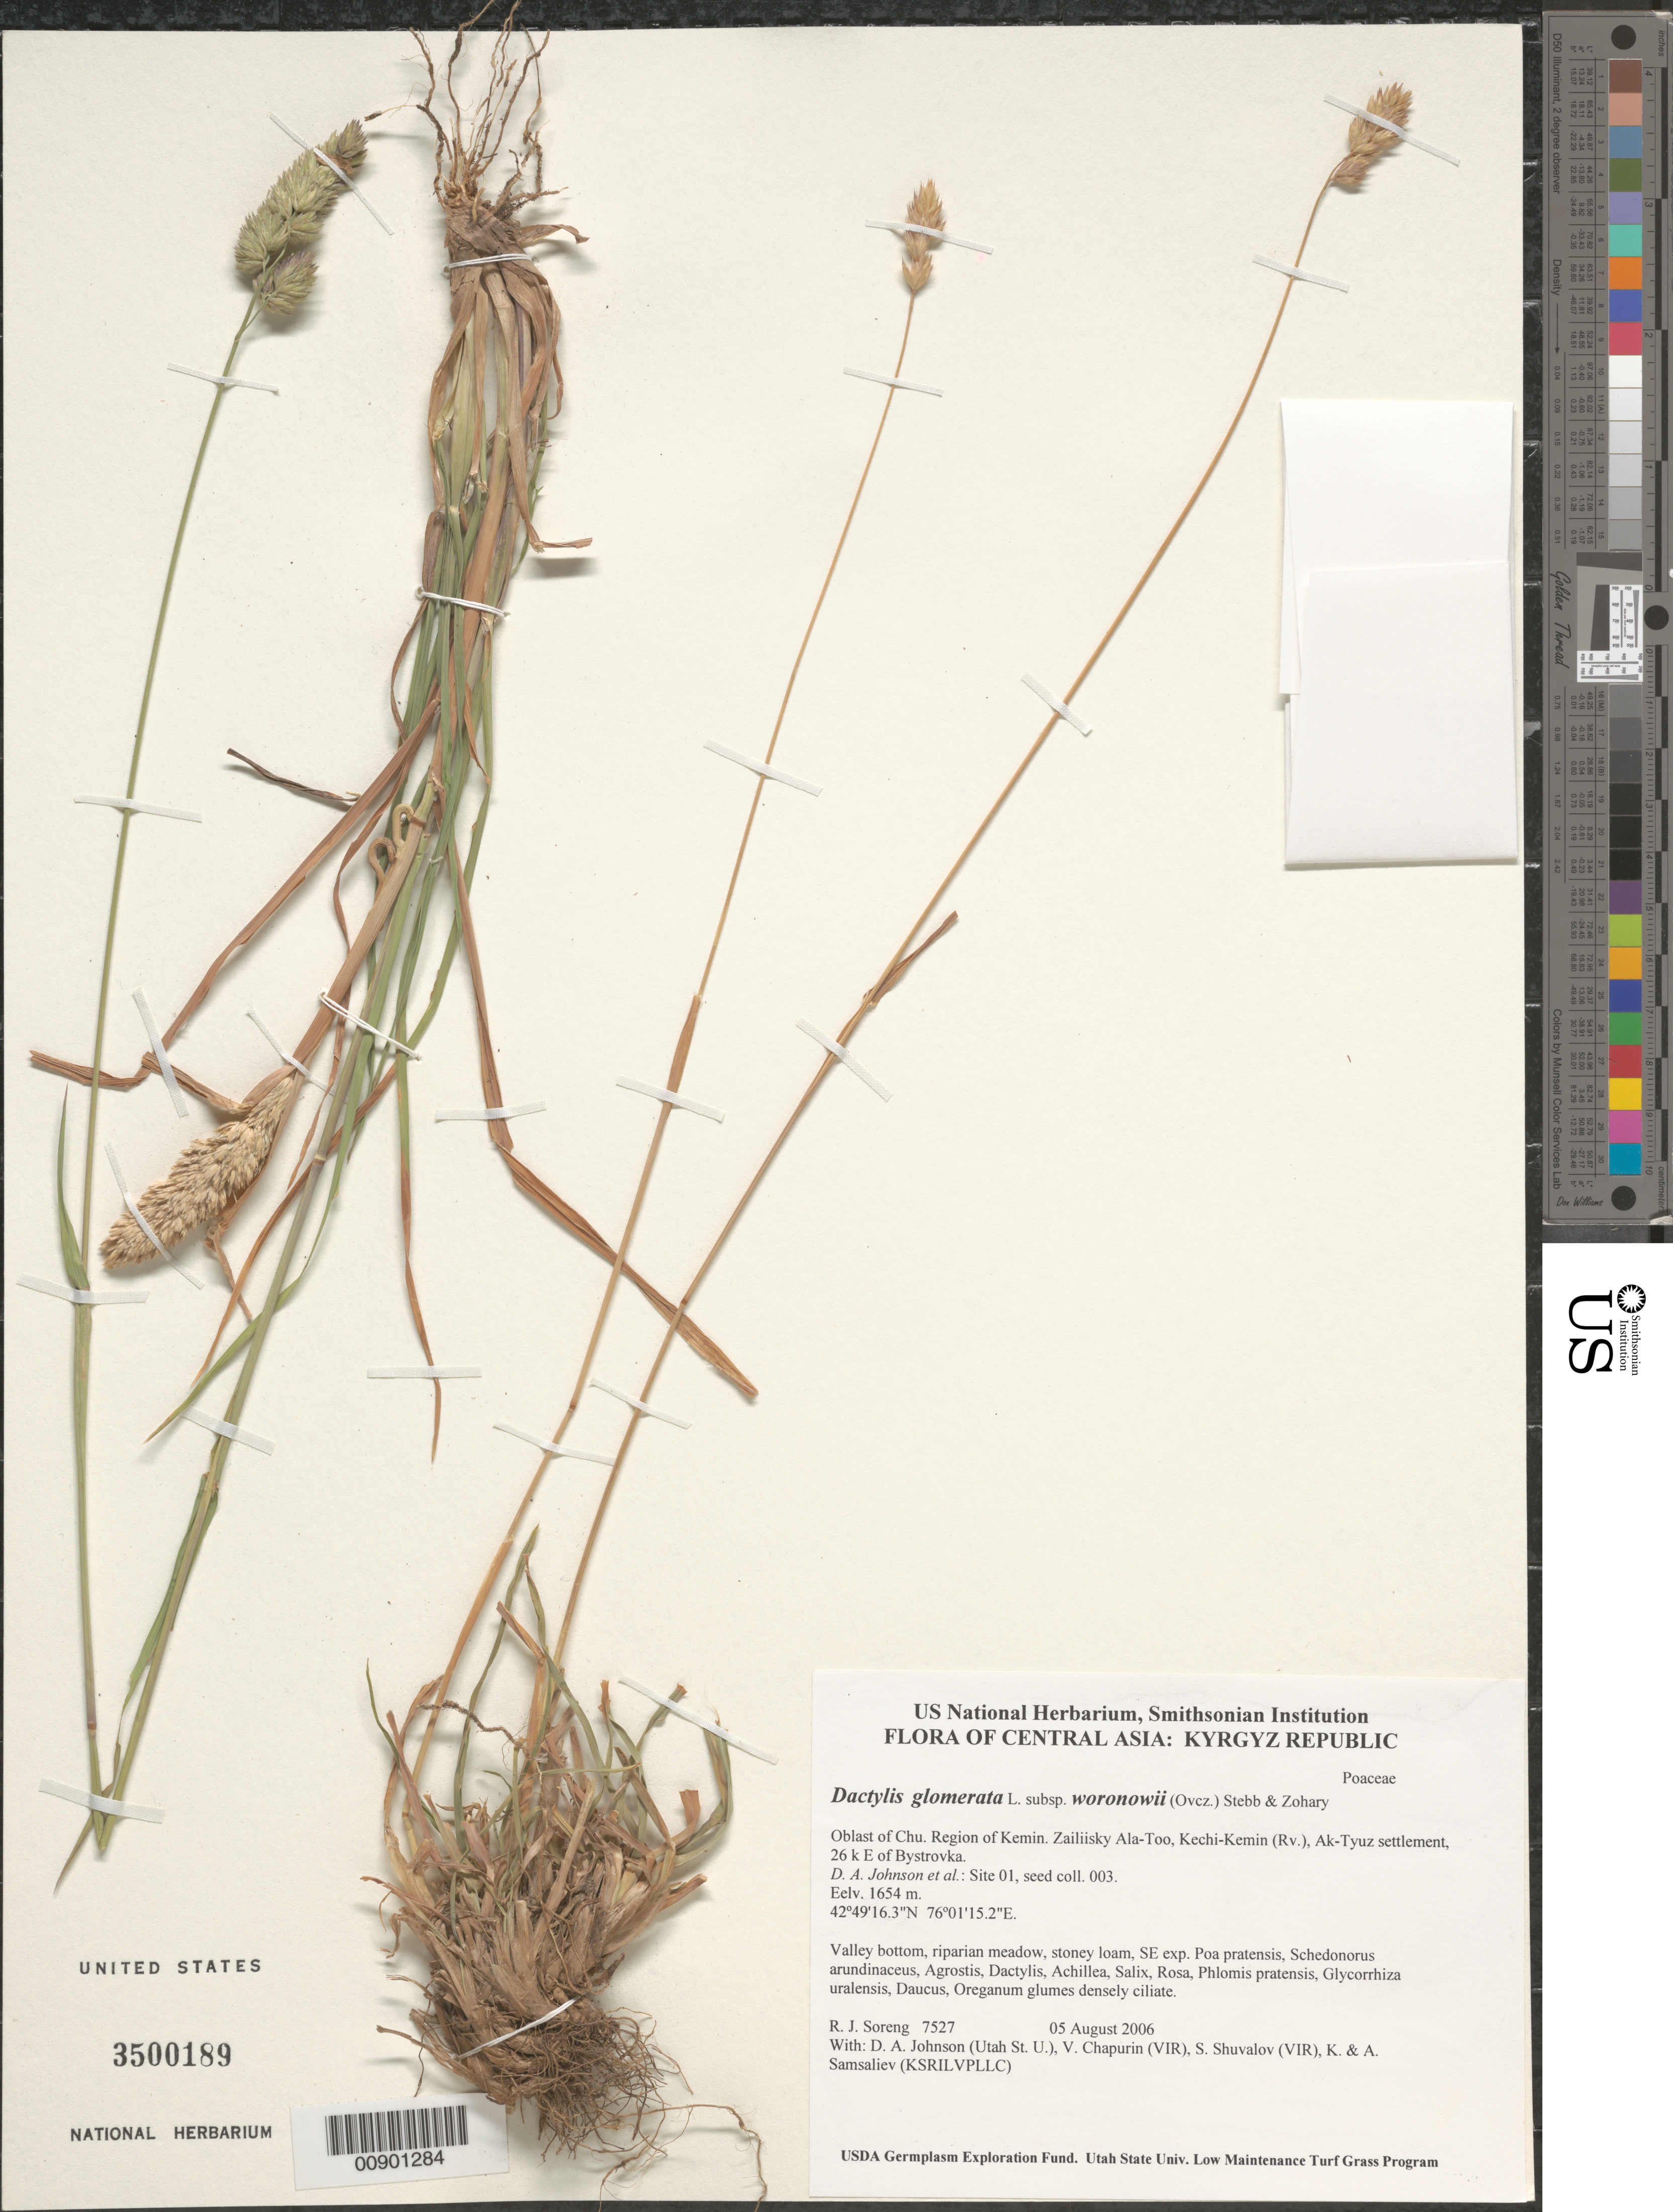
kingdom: Plantae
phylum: Tracheophyta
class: Liliopsida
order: Poales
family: Poaceae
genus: Dactylis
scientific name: Dactylis glomerata subsp. woronowii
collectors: R. J. Soreng, D. Johnson, S. Shuvalov, V. Chapurin, K. Samsaliev & A. Samsaliev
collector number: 7527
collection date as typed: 05 Aug 2006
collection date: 2006-08-05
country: Kyrgyzstan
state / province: Chu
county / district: Kemin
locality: Zailiisky Ala-Too, Kechi-Kemin (Rv.), Ak-Tyuz settlement, 26 km E of Bystrovka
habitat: Valley bottom, riparian meadow, stoney loam, SE exp.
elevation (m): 1654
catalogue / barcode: US 3500189